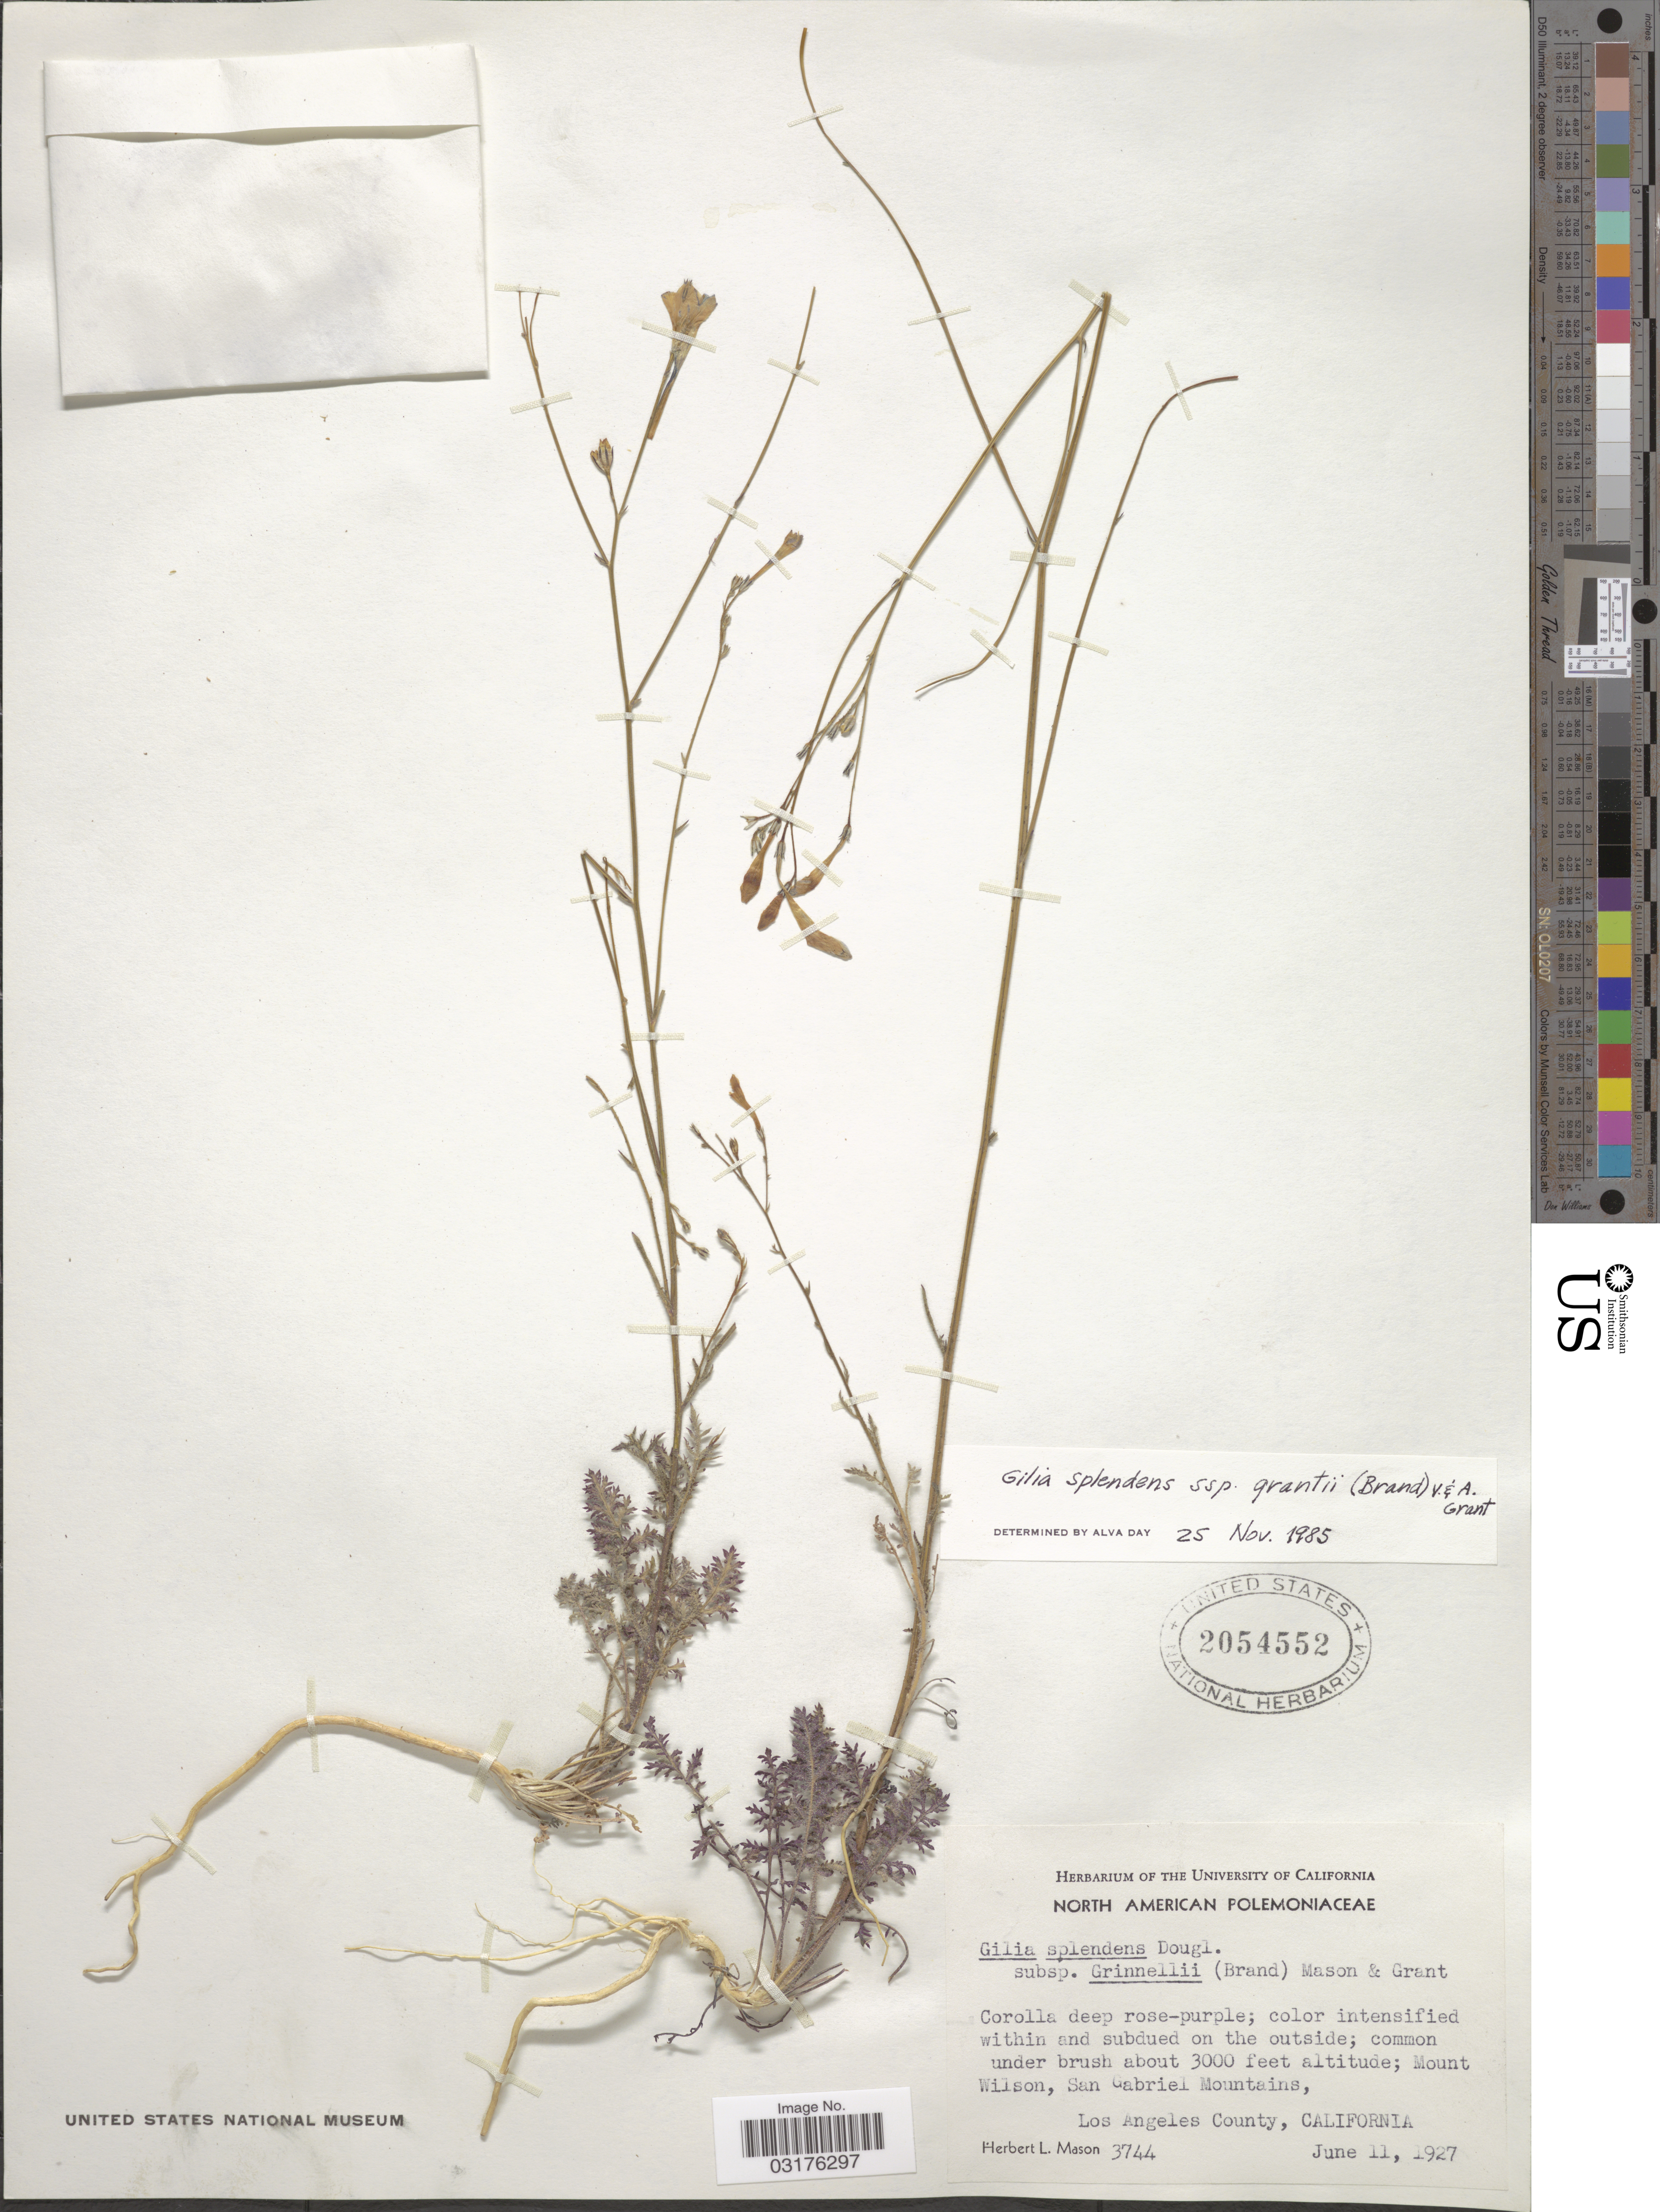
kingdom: Plantae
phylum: Tracheophyta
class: Magnoliopsida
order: Ericales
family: Polemoniaceae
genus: Saltugilia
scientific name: Saltugilia splendens subsp. grantii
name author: (Brand) L.A. Johnson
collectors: H. L. Mason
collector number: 3744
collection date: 1927-06-11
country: United States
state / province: California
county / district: Los Angeles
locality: Mount Wilson, San Gabriel Mountains, Los Angeles County.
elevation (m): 914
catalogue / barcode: US 2054552